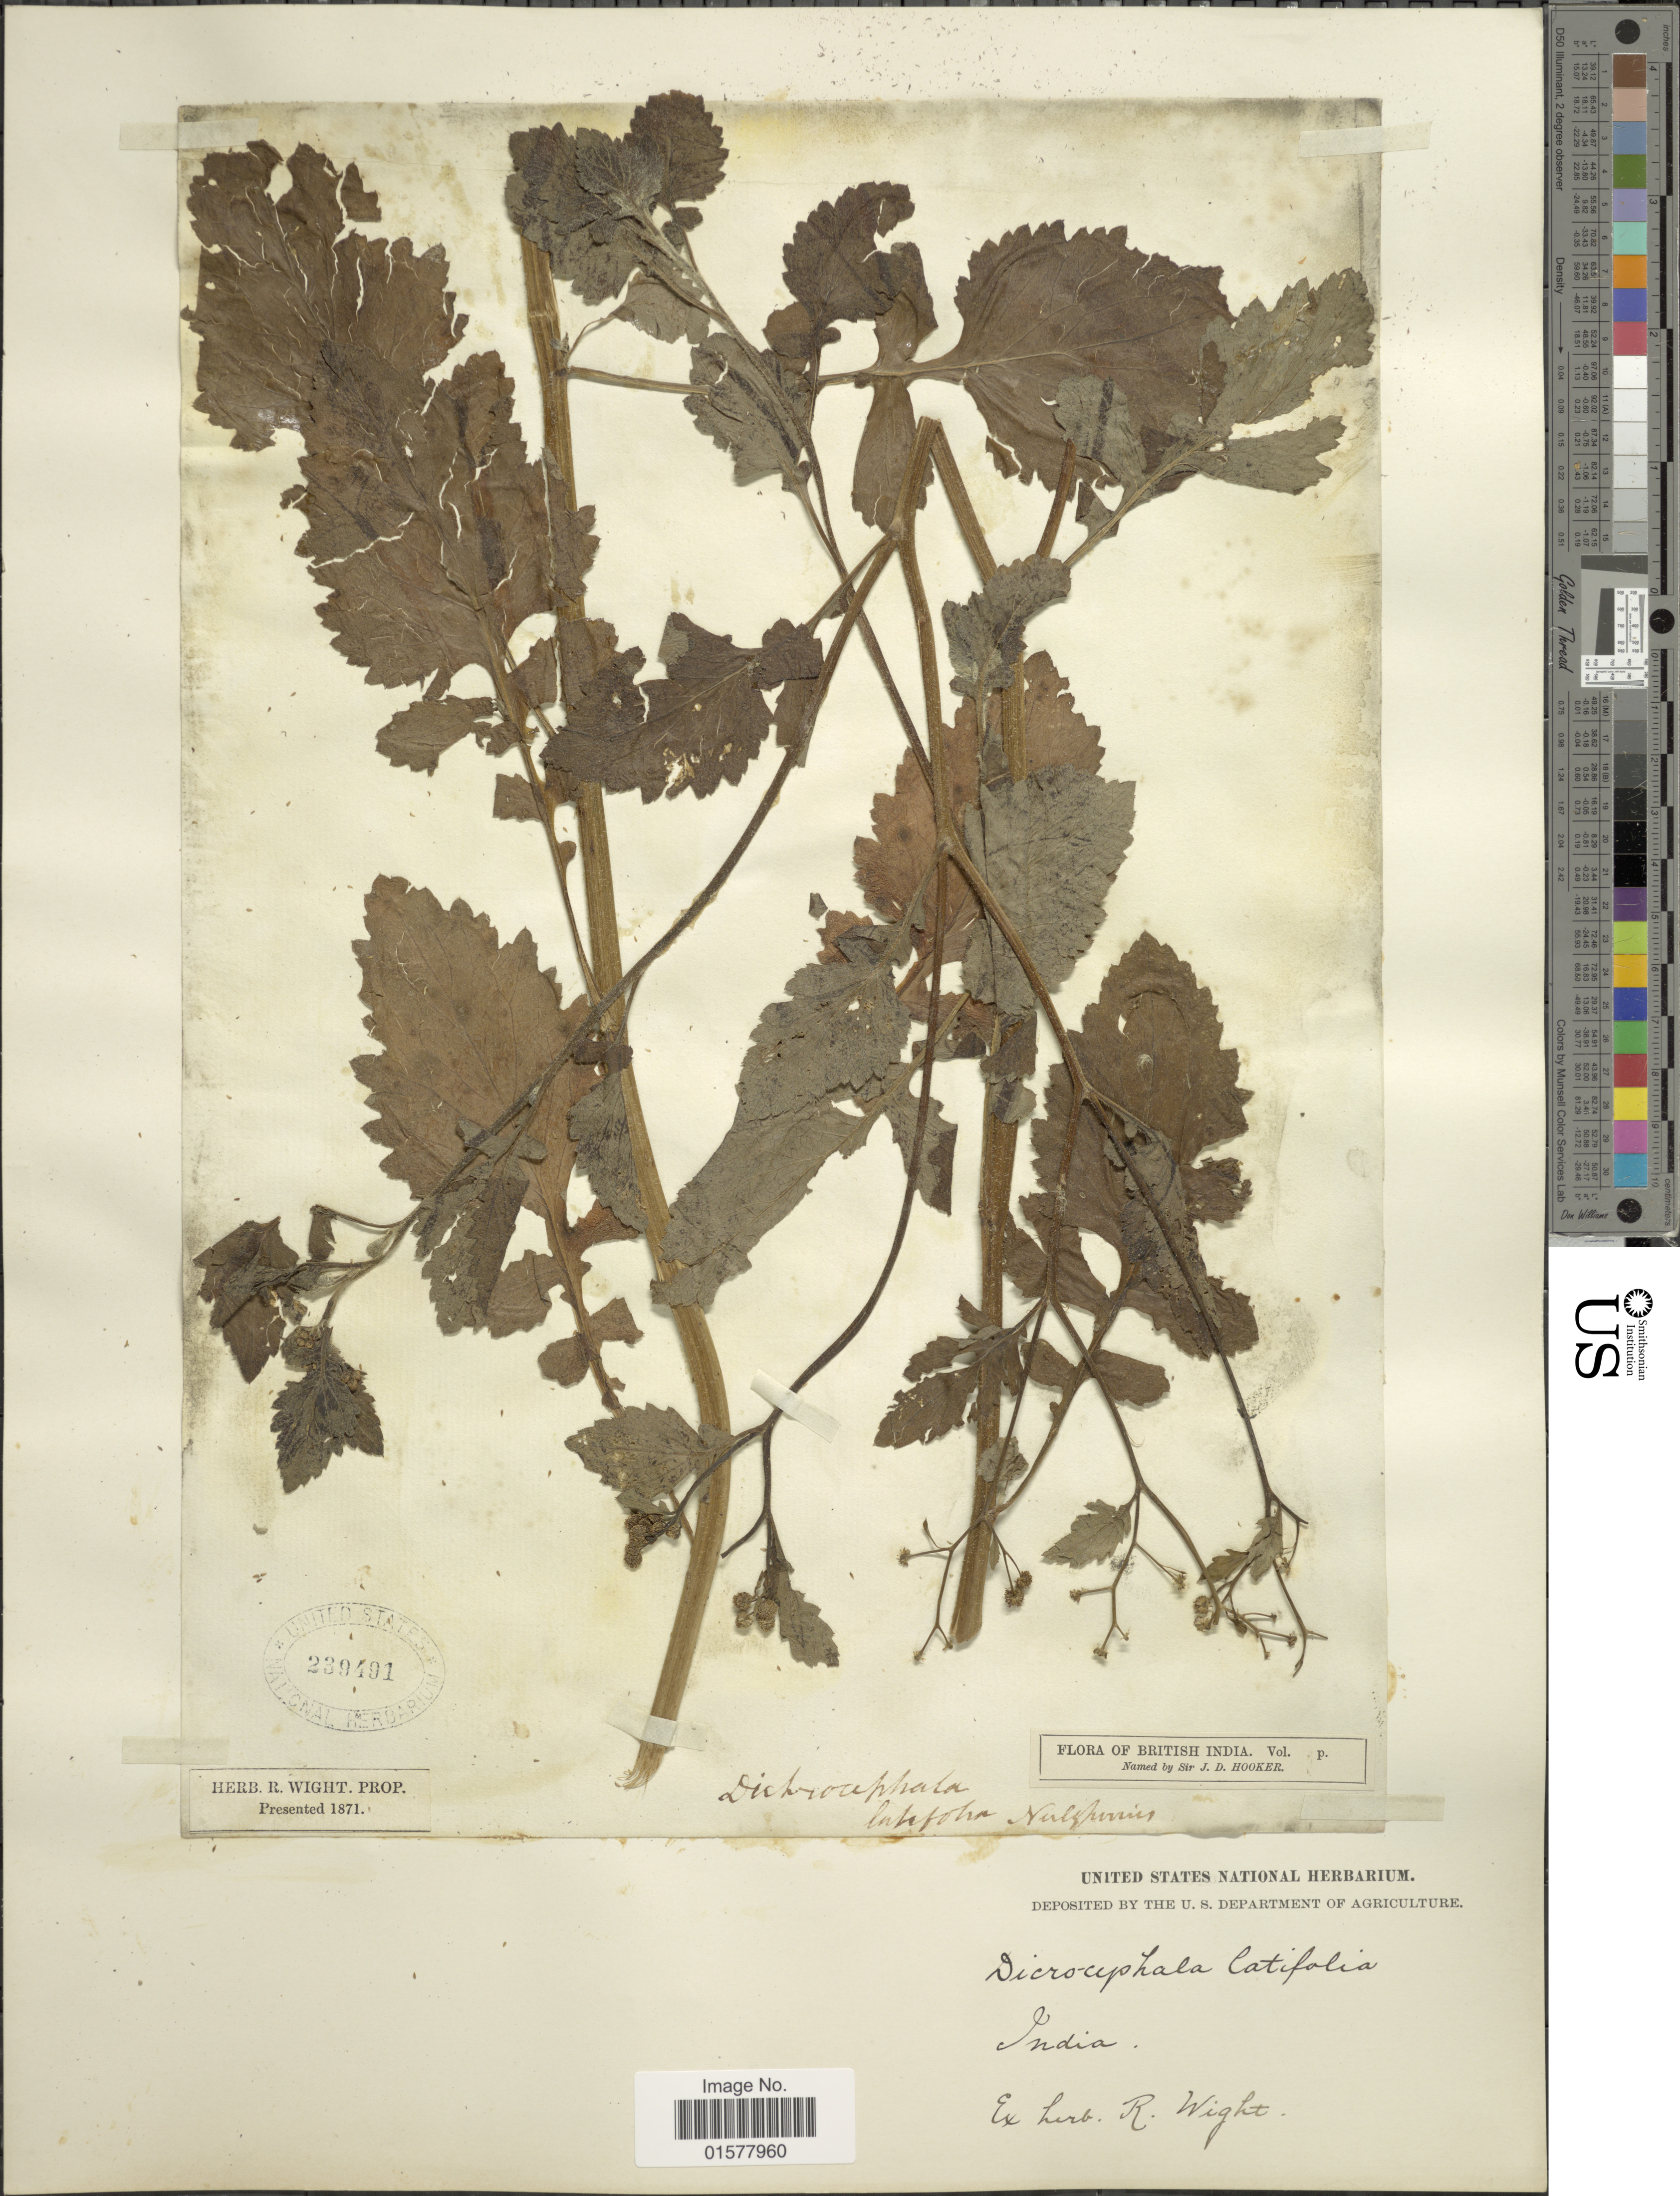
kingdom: Plantae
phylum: Tracheophyta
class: Magnoliopsida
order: Asterales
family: Asteraceae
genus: Dichrocephala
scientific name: Dichrocephala integrifolia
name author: (L. f.) Kuntze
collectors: ex Herb. Wight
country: India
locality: British India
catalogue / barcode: US 239491